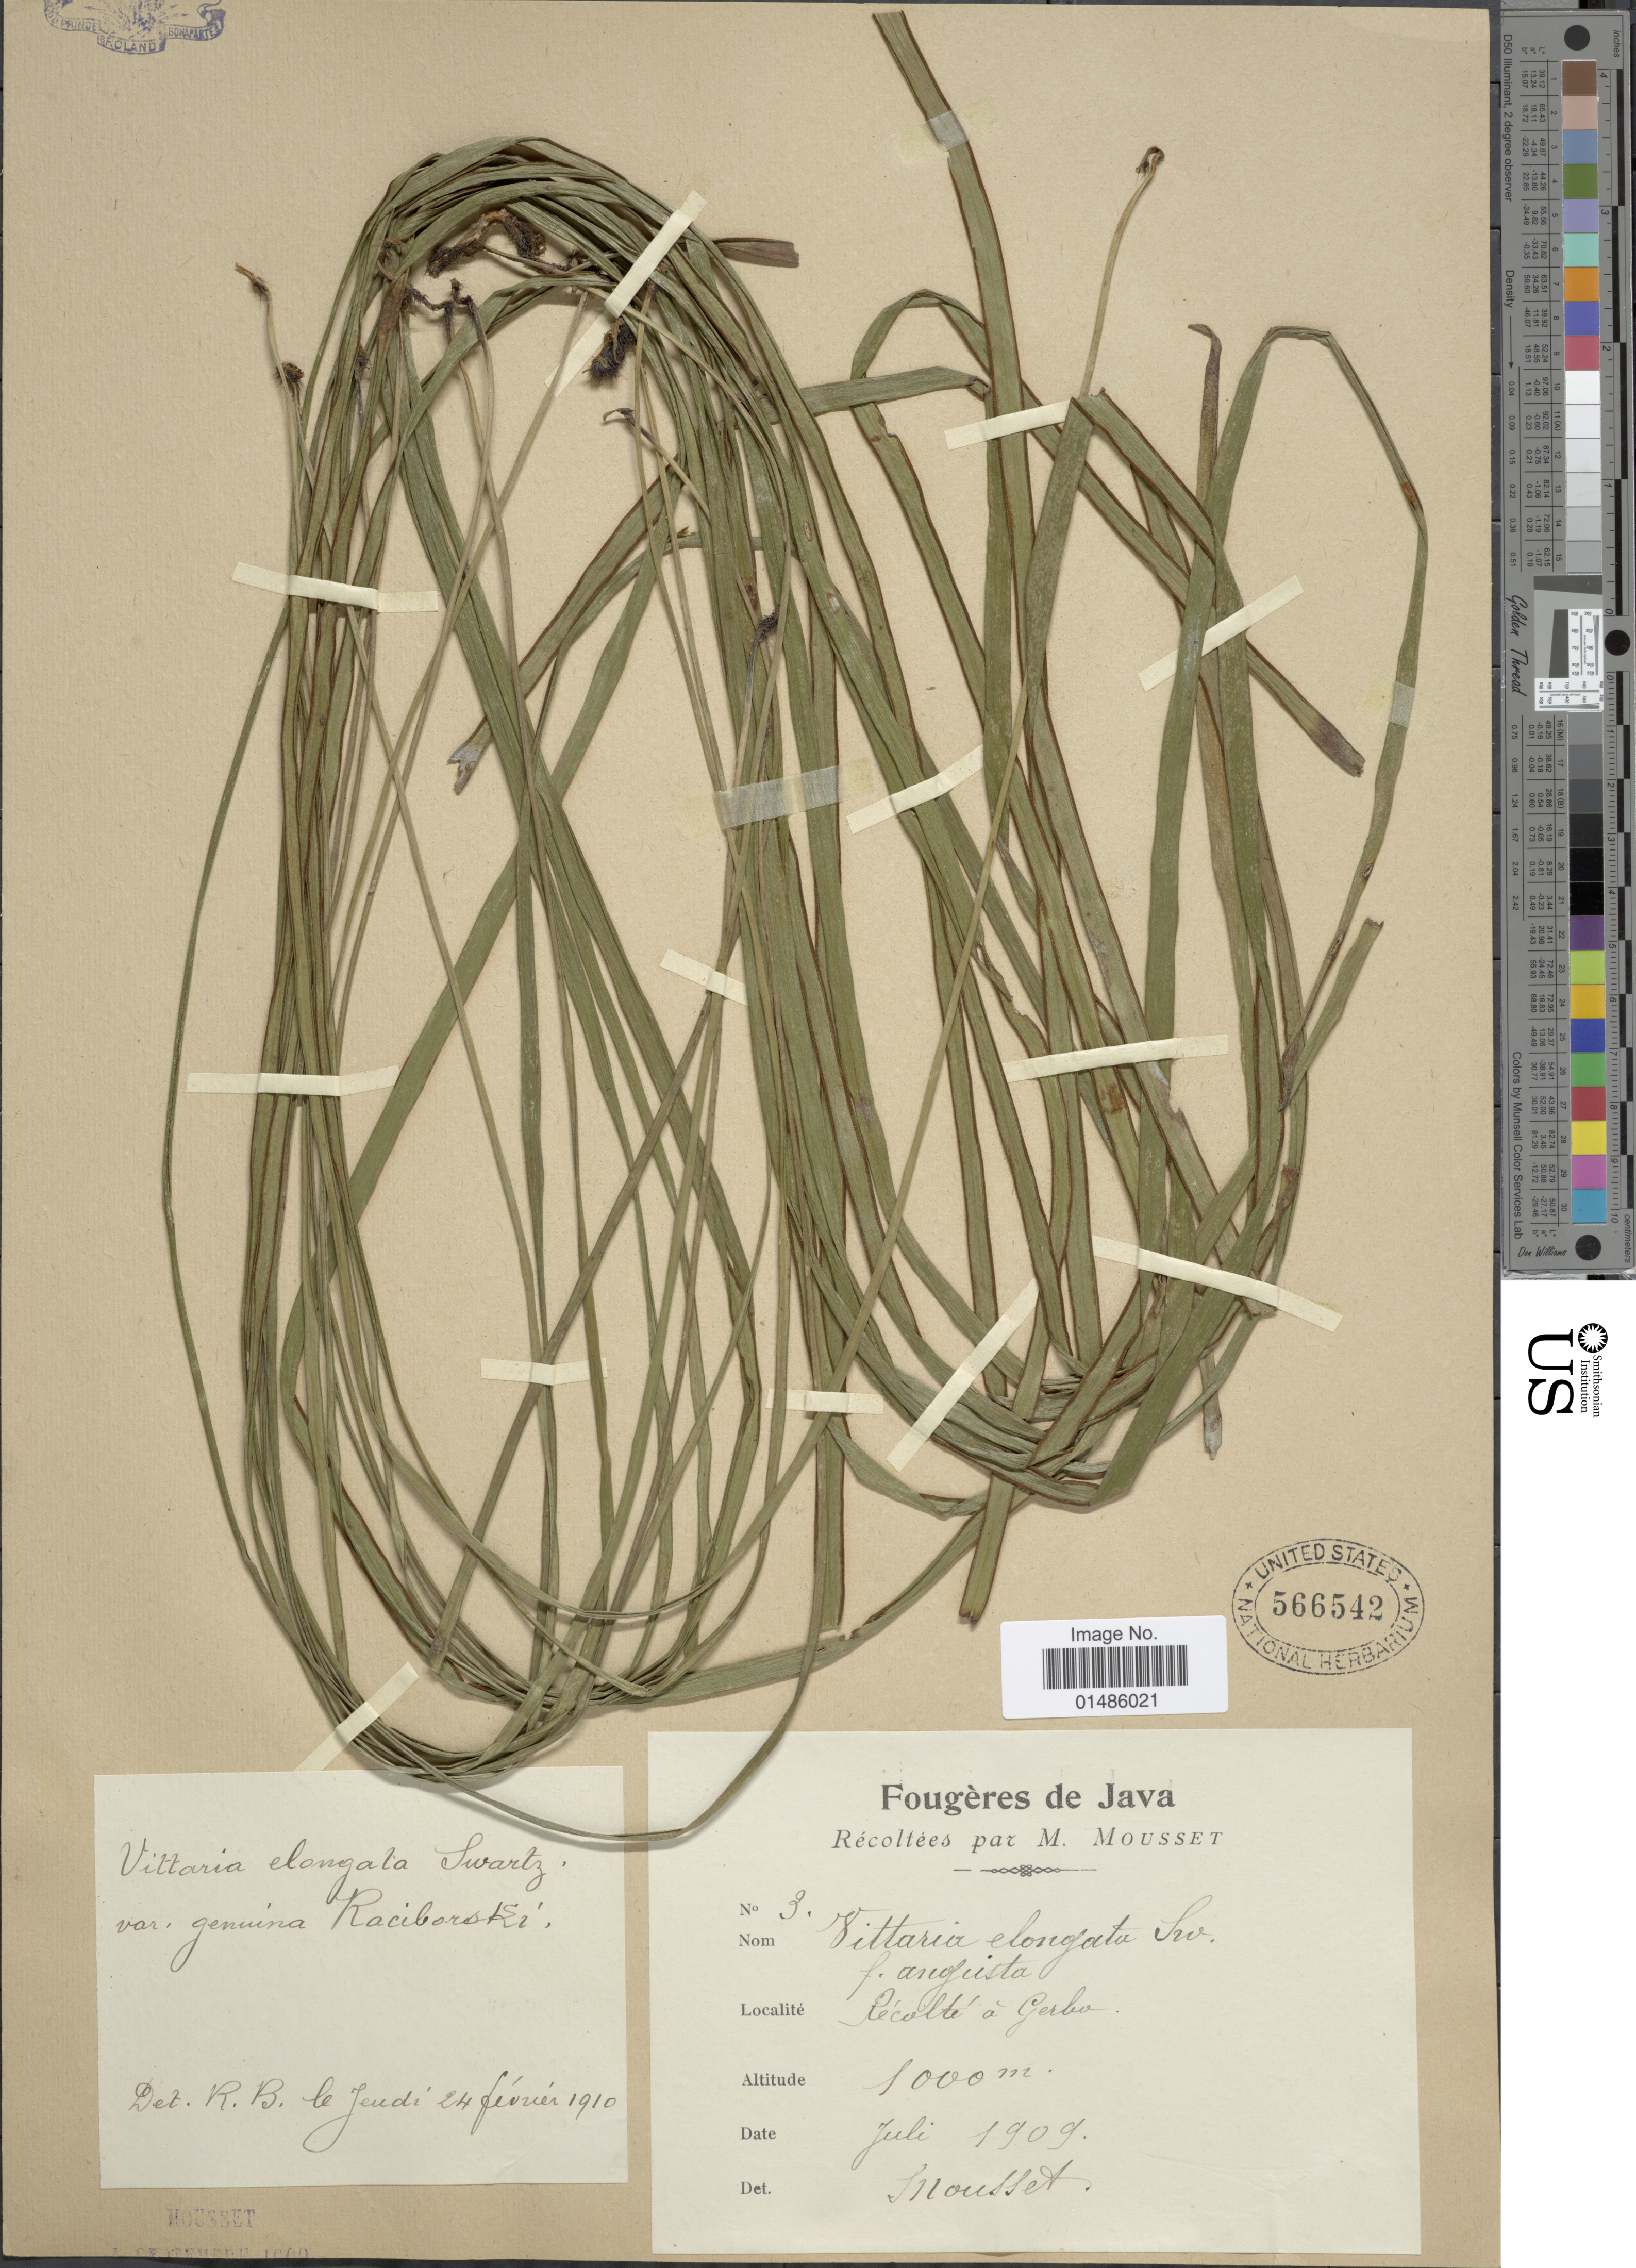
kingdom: Plantae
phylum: Tracheophyta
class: Polypodiopsida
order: Polypodiales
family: Pteridaceae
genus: Haplopteris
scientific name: Haplopteris elongata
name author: (Sw.) Crane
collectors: Mousset, --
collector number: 3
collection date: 1909-07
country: Indonesia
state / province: Java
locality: Récolté à Gerbo.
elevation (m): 1000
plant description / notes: No precise locality correction needed.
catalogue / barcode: US 566542